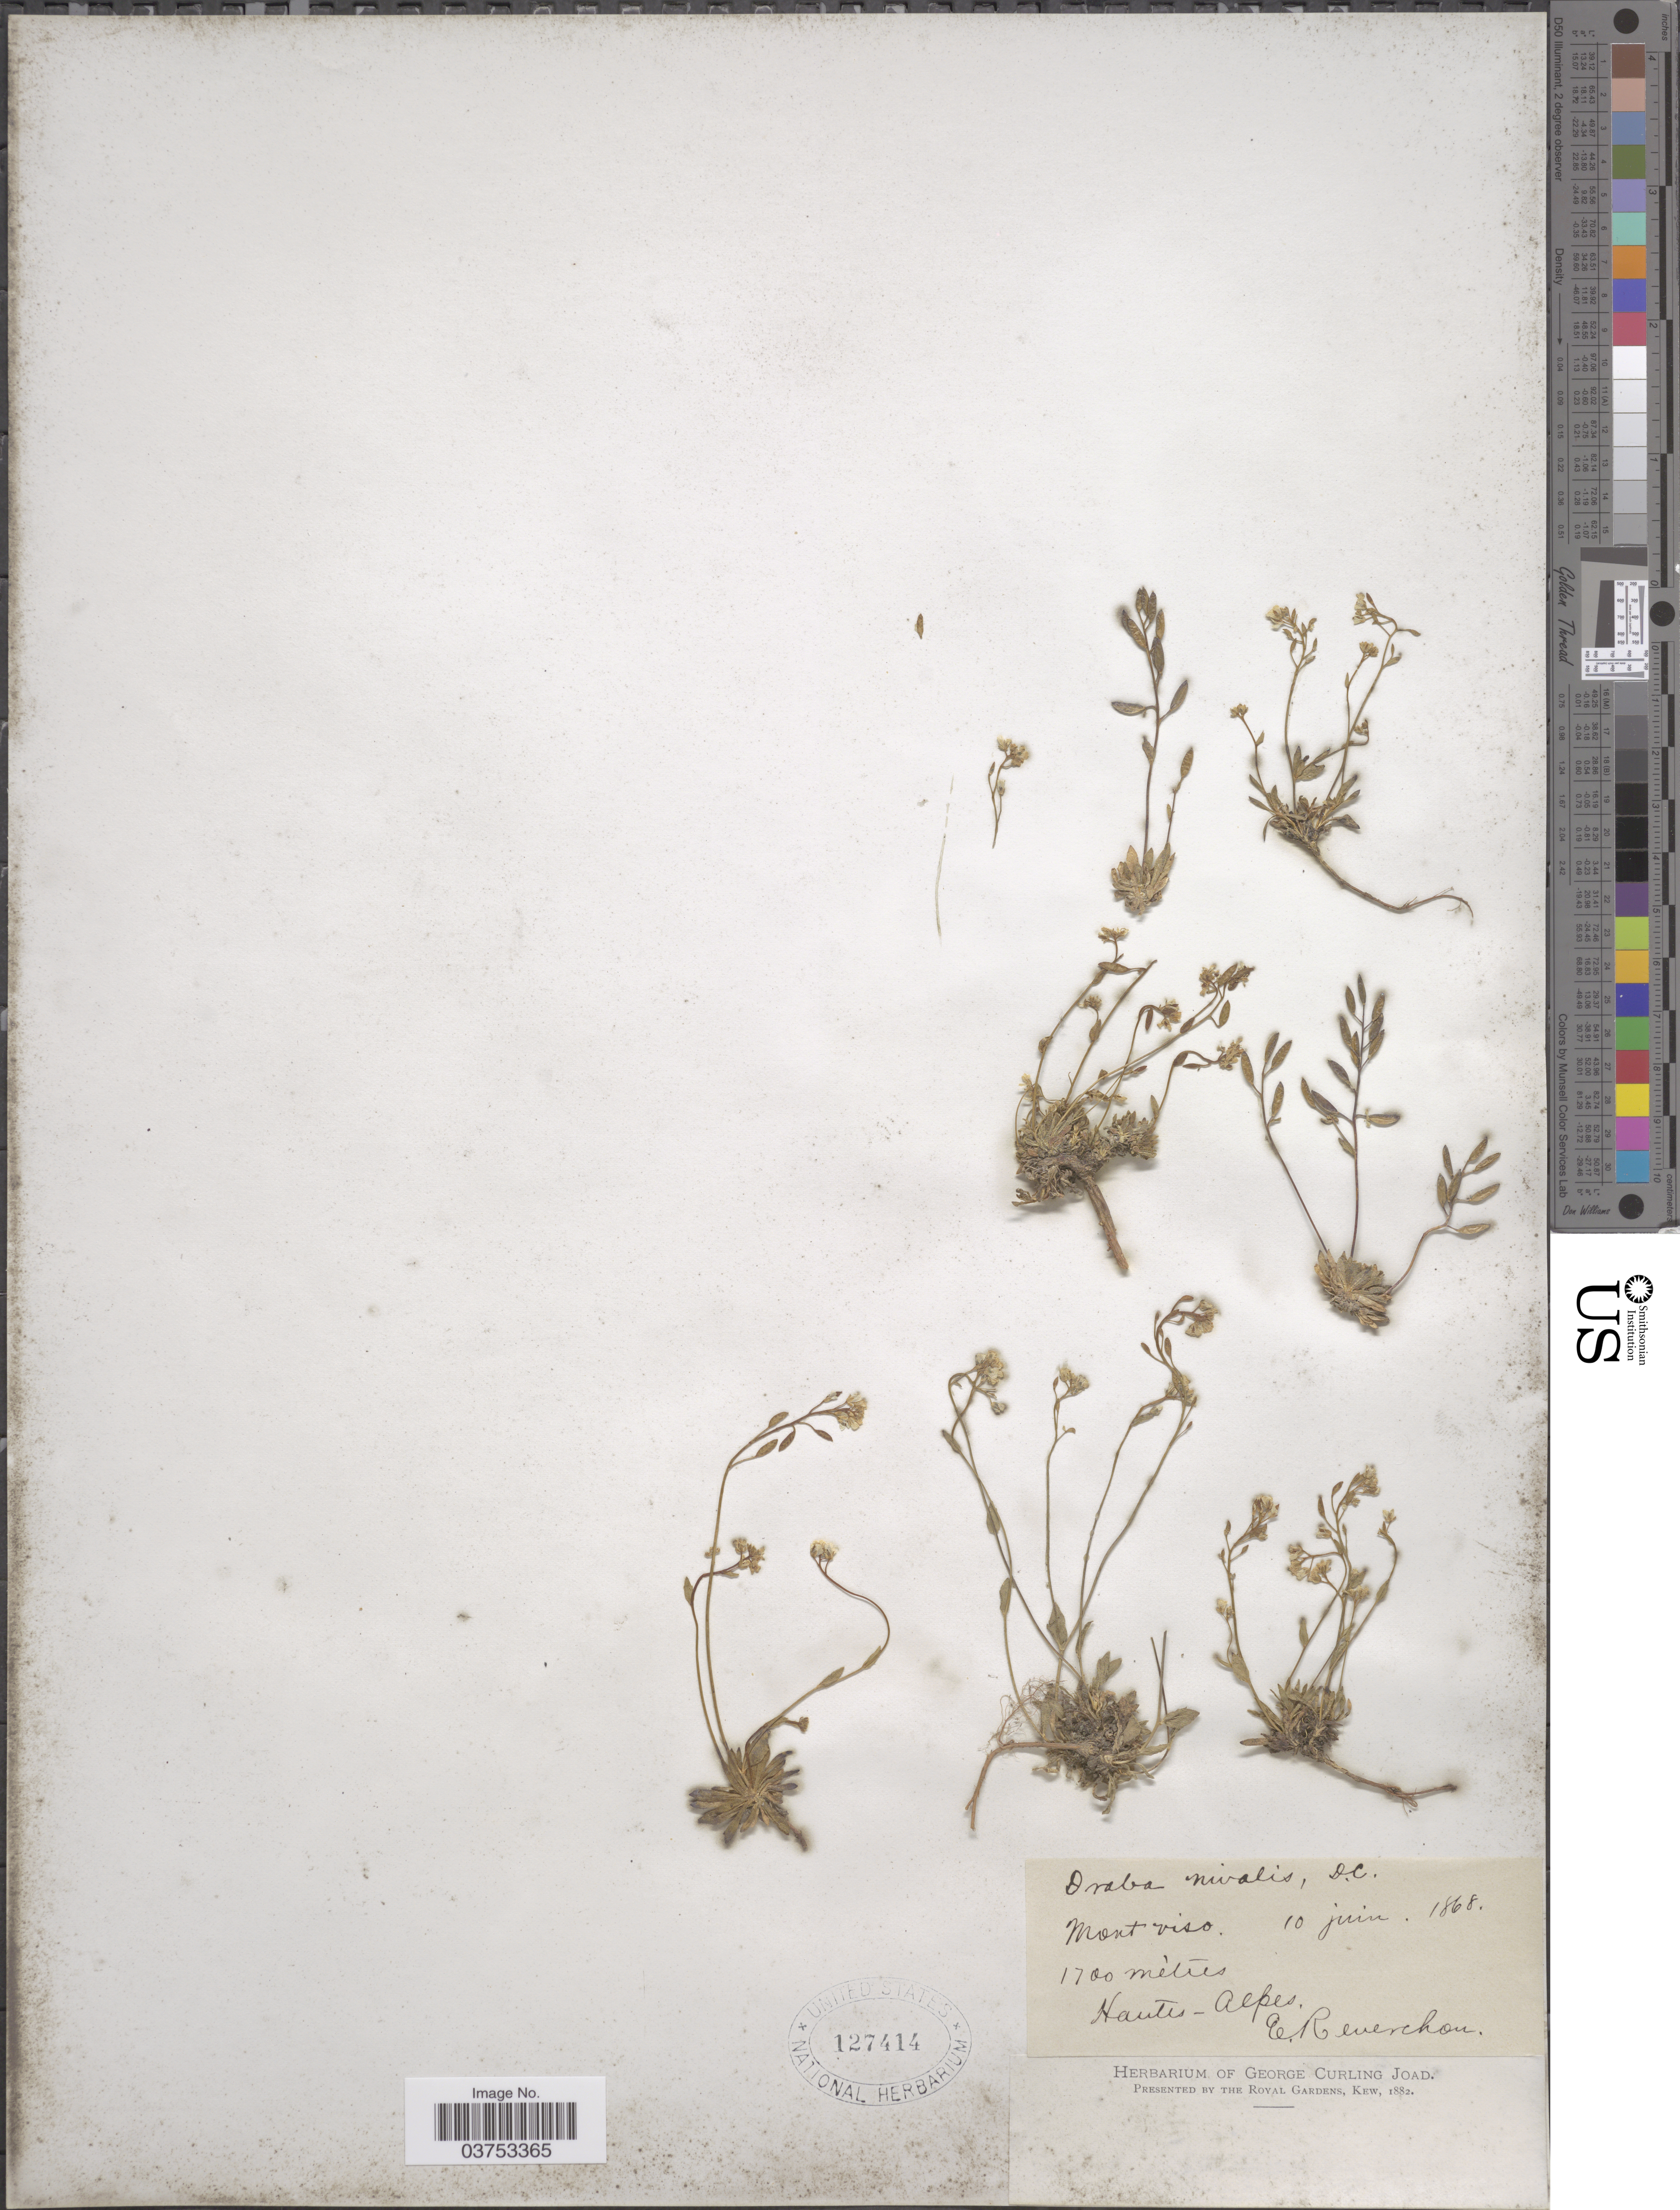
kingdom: Plantae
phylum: Tracheophyta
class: Magnoliopsida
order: Brassicales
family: Brassicaceae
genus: Draba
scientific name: Draba nivalis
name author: Lilj.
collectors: E. Reverchon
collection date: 1868-06-10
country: France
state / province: Provence-Alpes-Côte d'Azur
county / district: Hautes-Alpes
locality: Mont viso. Hautes-Alpes.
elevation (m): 1700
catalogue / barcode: US 127414